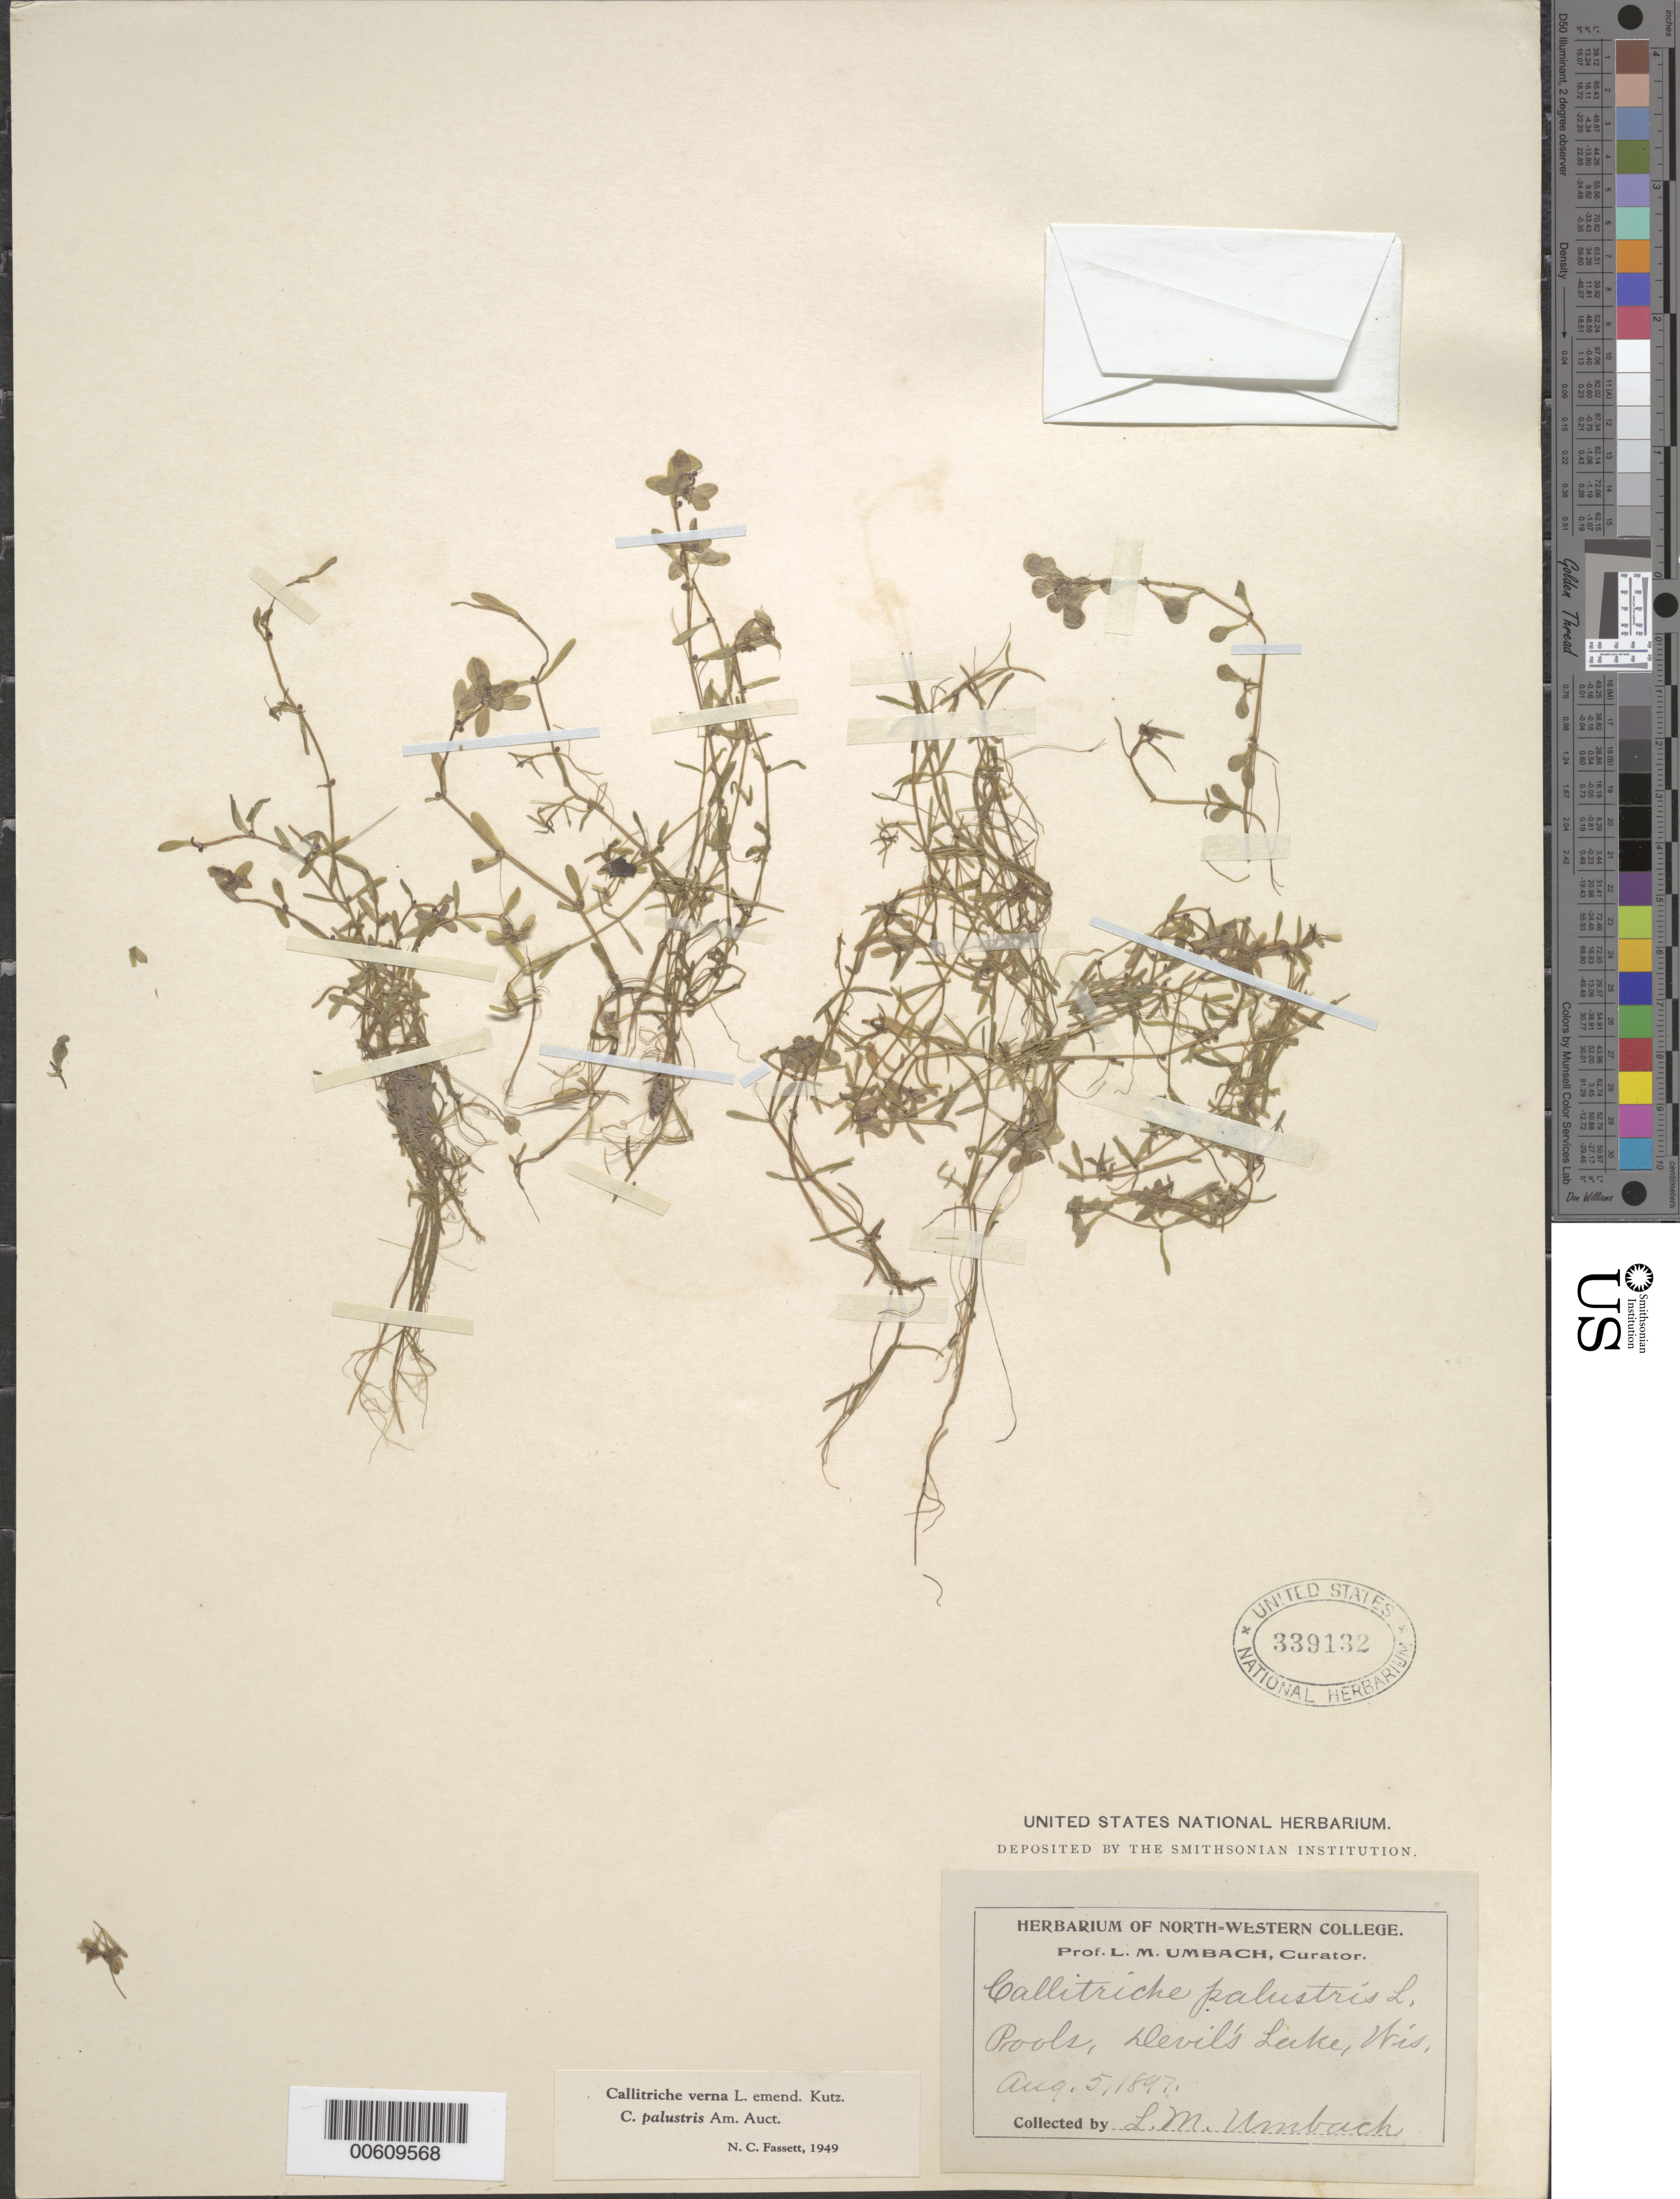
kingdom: Plantae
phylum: Tracheophyta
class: Magnoliopsida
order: Lamiales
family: Plantaginaceae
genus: Callitriche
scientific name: Callitriche verna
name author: L.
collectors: L. M. Umbach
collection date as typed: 05 Aug 1897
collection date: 1897-08-05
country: United States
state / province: Wisconsin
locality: Devil's Lake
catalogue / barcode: US 339132